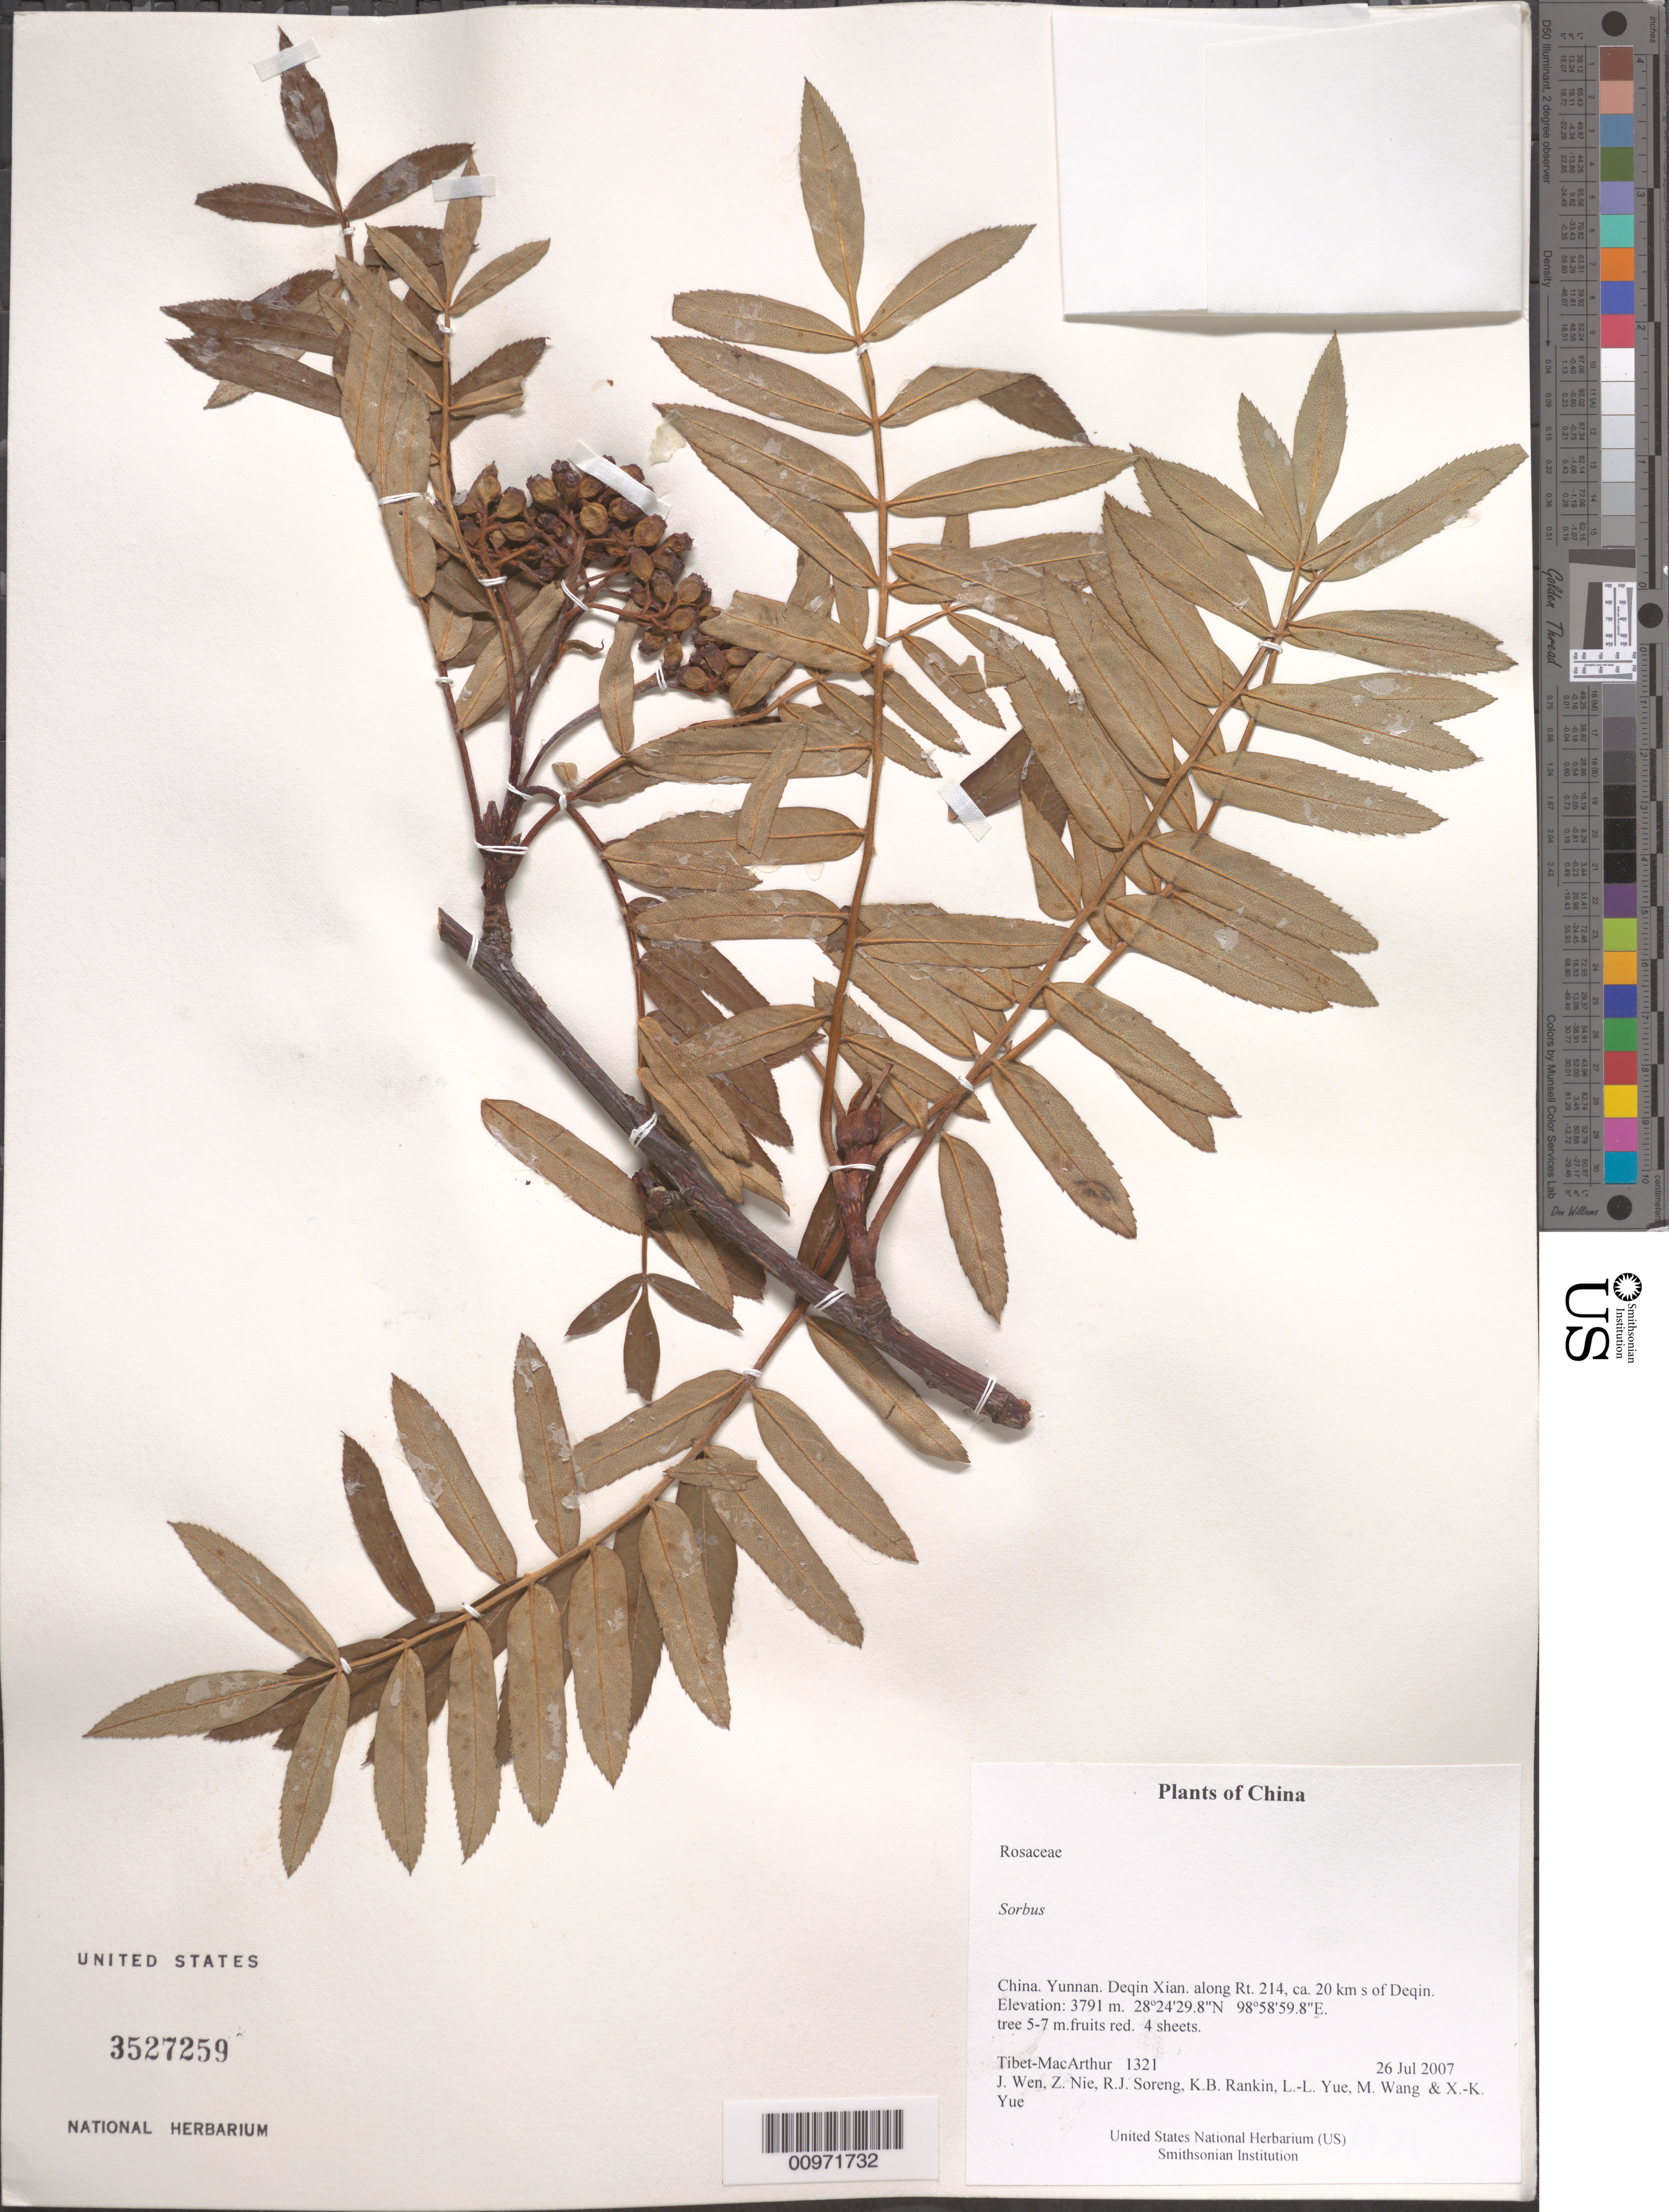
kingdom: Plantae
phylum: Tracheophyta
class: Magnoliopsida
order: Rosales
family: Rosaceae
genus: Sorbus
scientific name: Sorbus sp.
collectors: Tibet-MacArthur, J. Wen, Z. Nie, R. J. Soreng, K. Rankin, L. Yue, M. Wang & X. Yue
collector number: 1321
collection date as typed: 26 Jul 2007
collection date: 2007-07-26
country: China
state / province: Yunnan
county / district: Deqin Xian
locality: along Rt. 214, ca. 20 km s of Deqin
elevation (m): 3791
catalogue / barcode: US 3527259